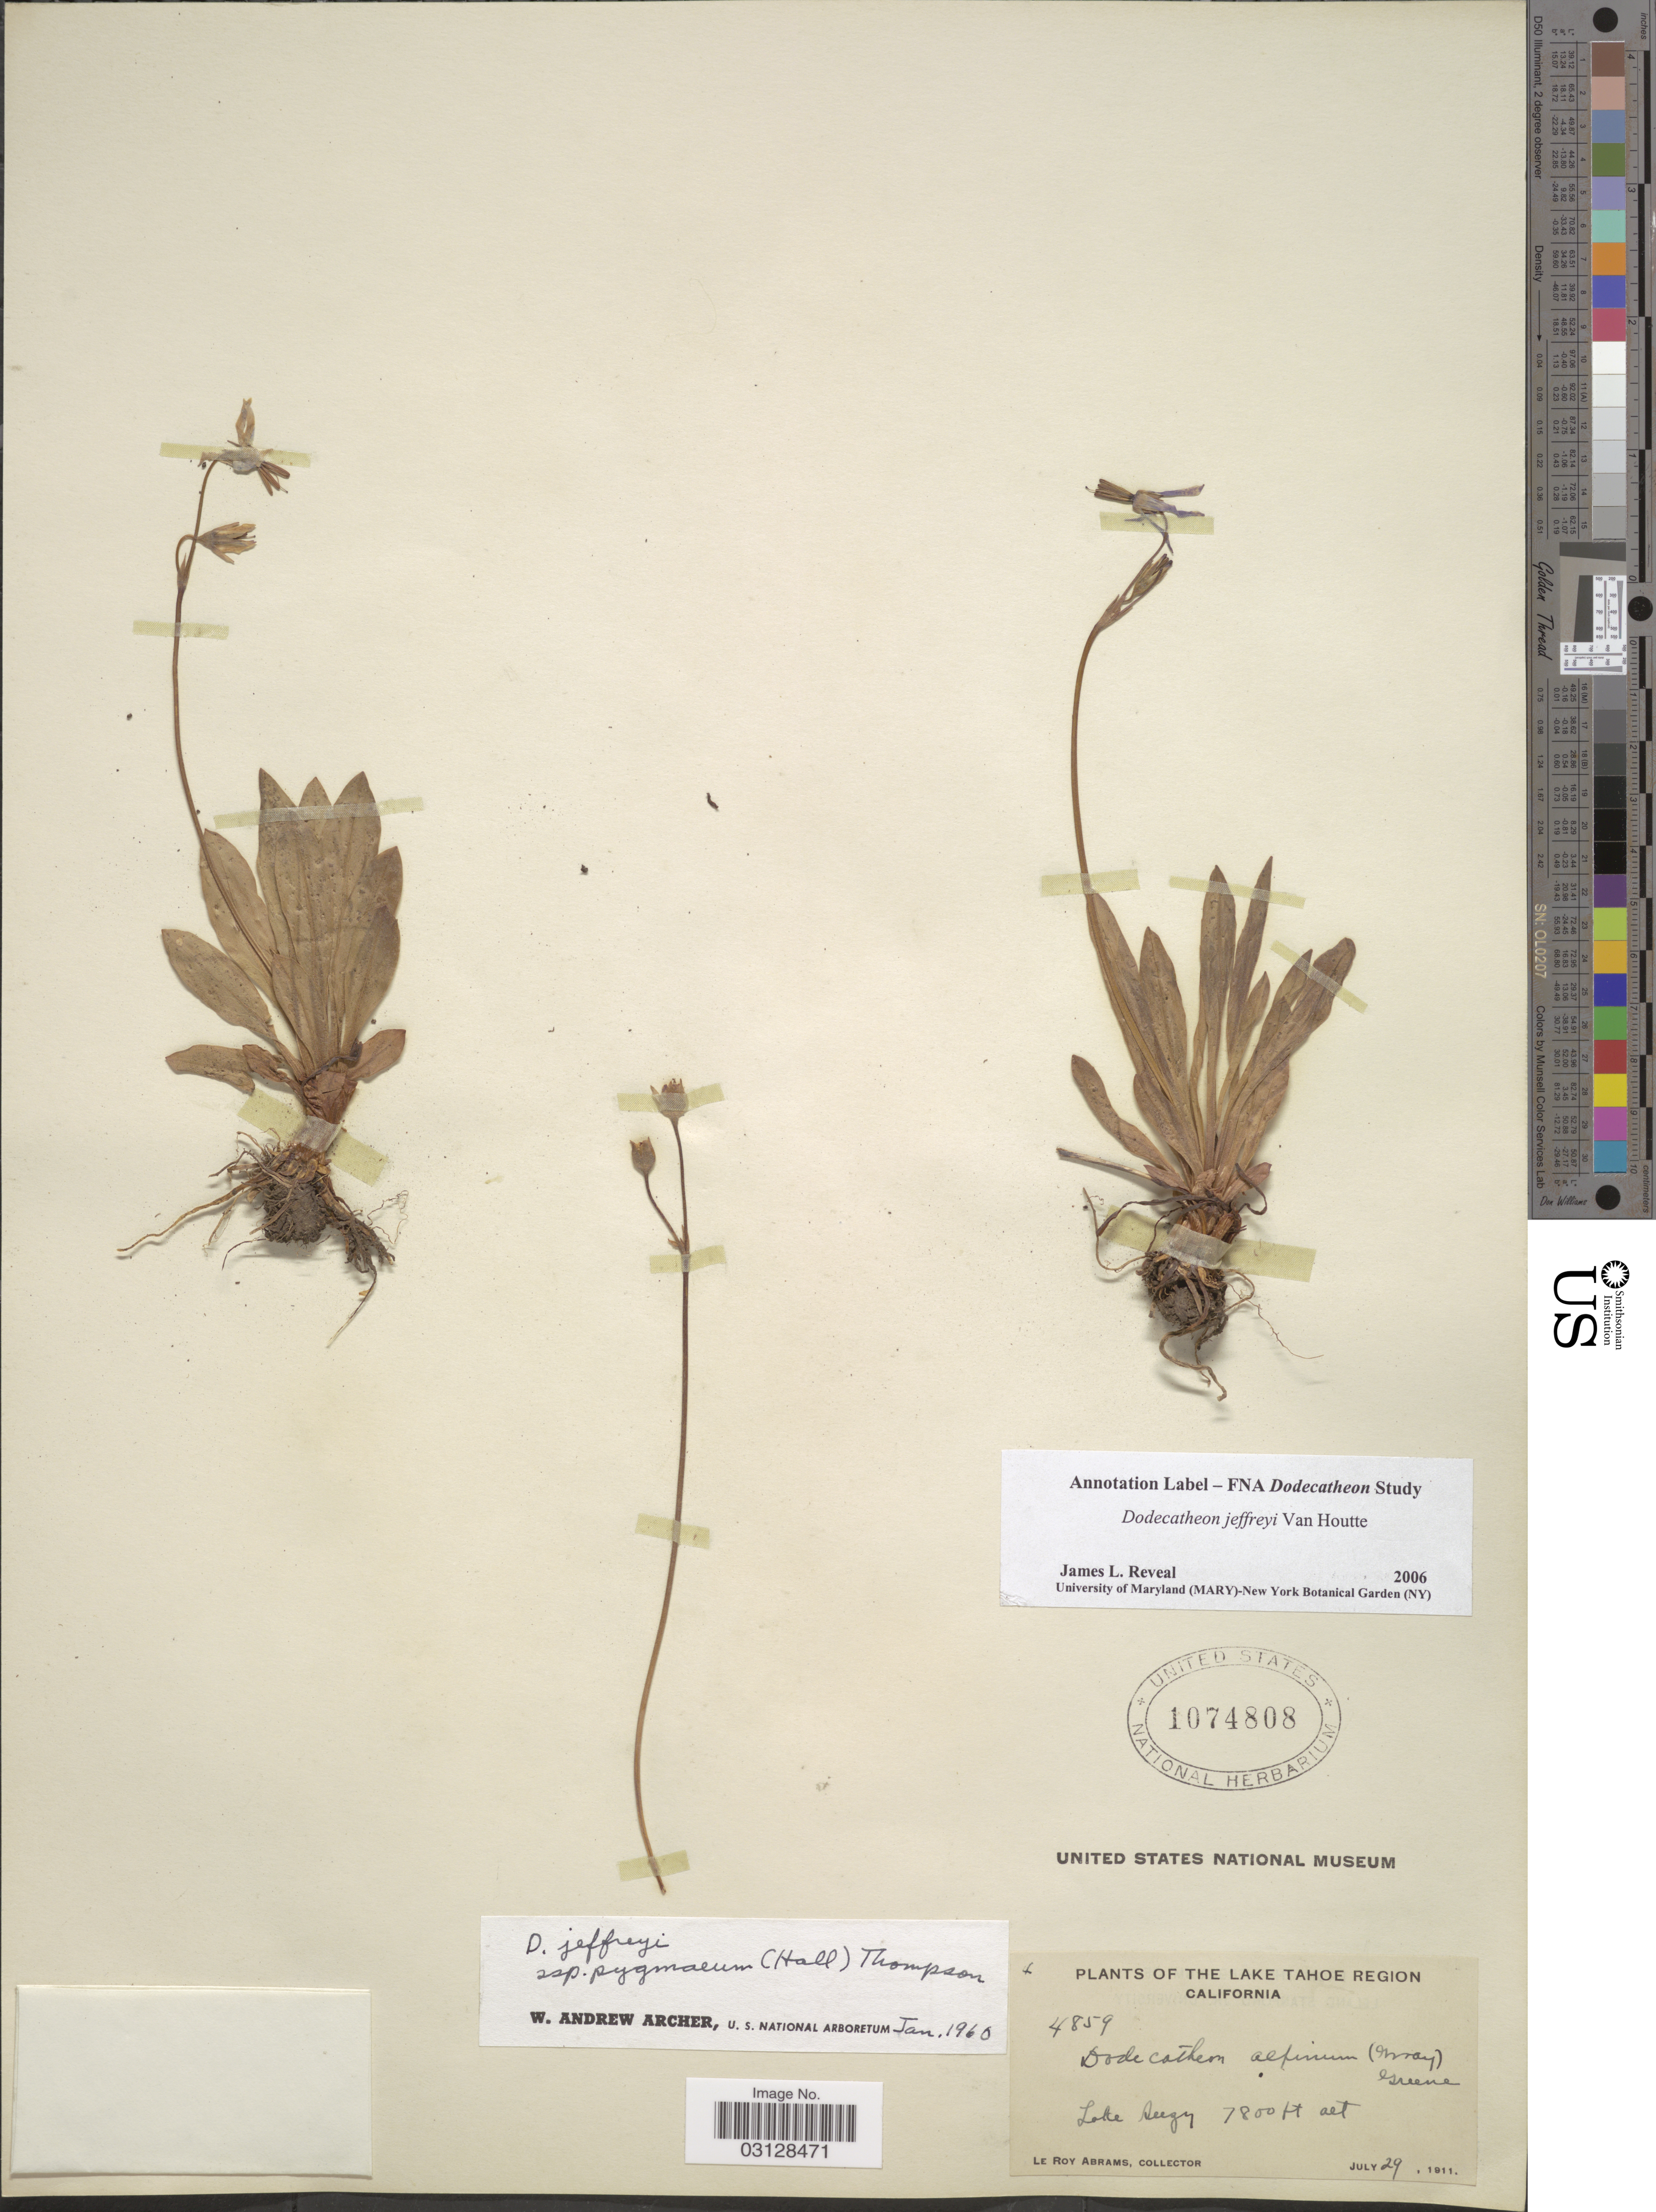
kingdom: Plantae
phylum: Tracheophyta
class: Magnoliopsida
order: Ericales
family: Primulaceae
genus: Dodecatheon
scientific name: Dodecatheon jeffreyi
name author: Van Houtte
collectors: L. Abrams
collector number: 4859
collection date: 1911-07-29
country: United States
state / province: California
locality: The Lake Tahoe Region. Lake Seeger.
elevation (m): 2377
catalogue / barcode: US 1074808